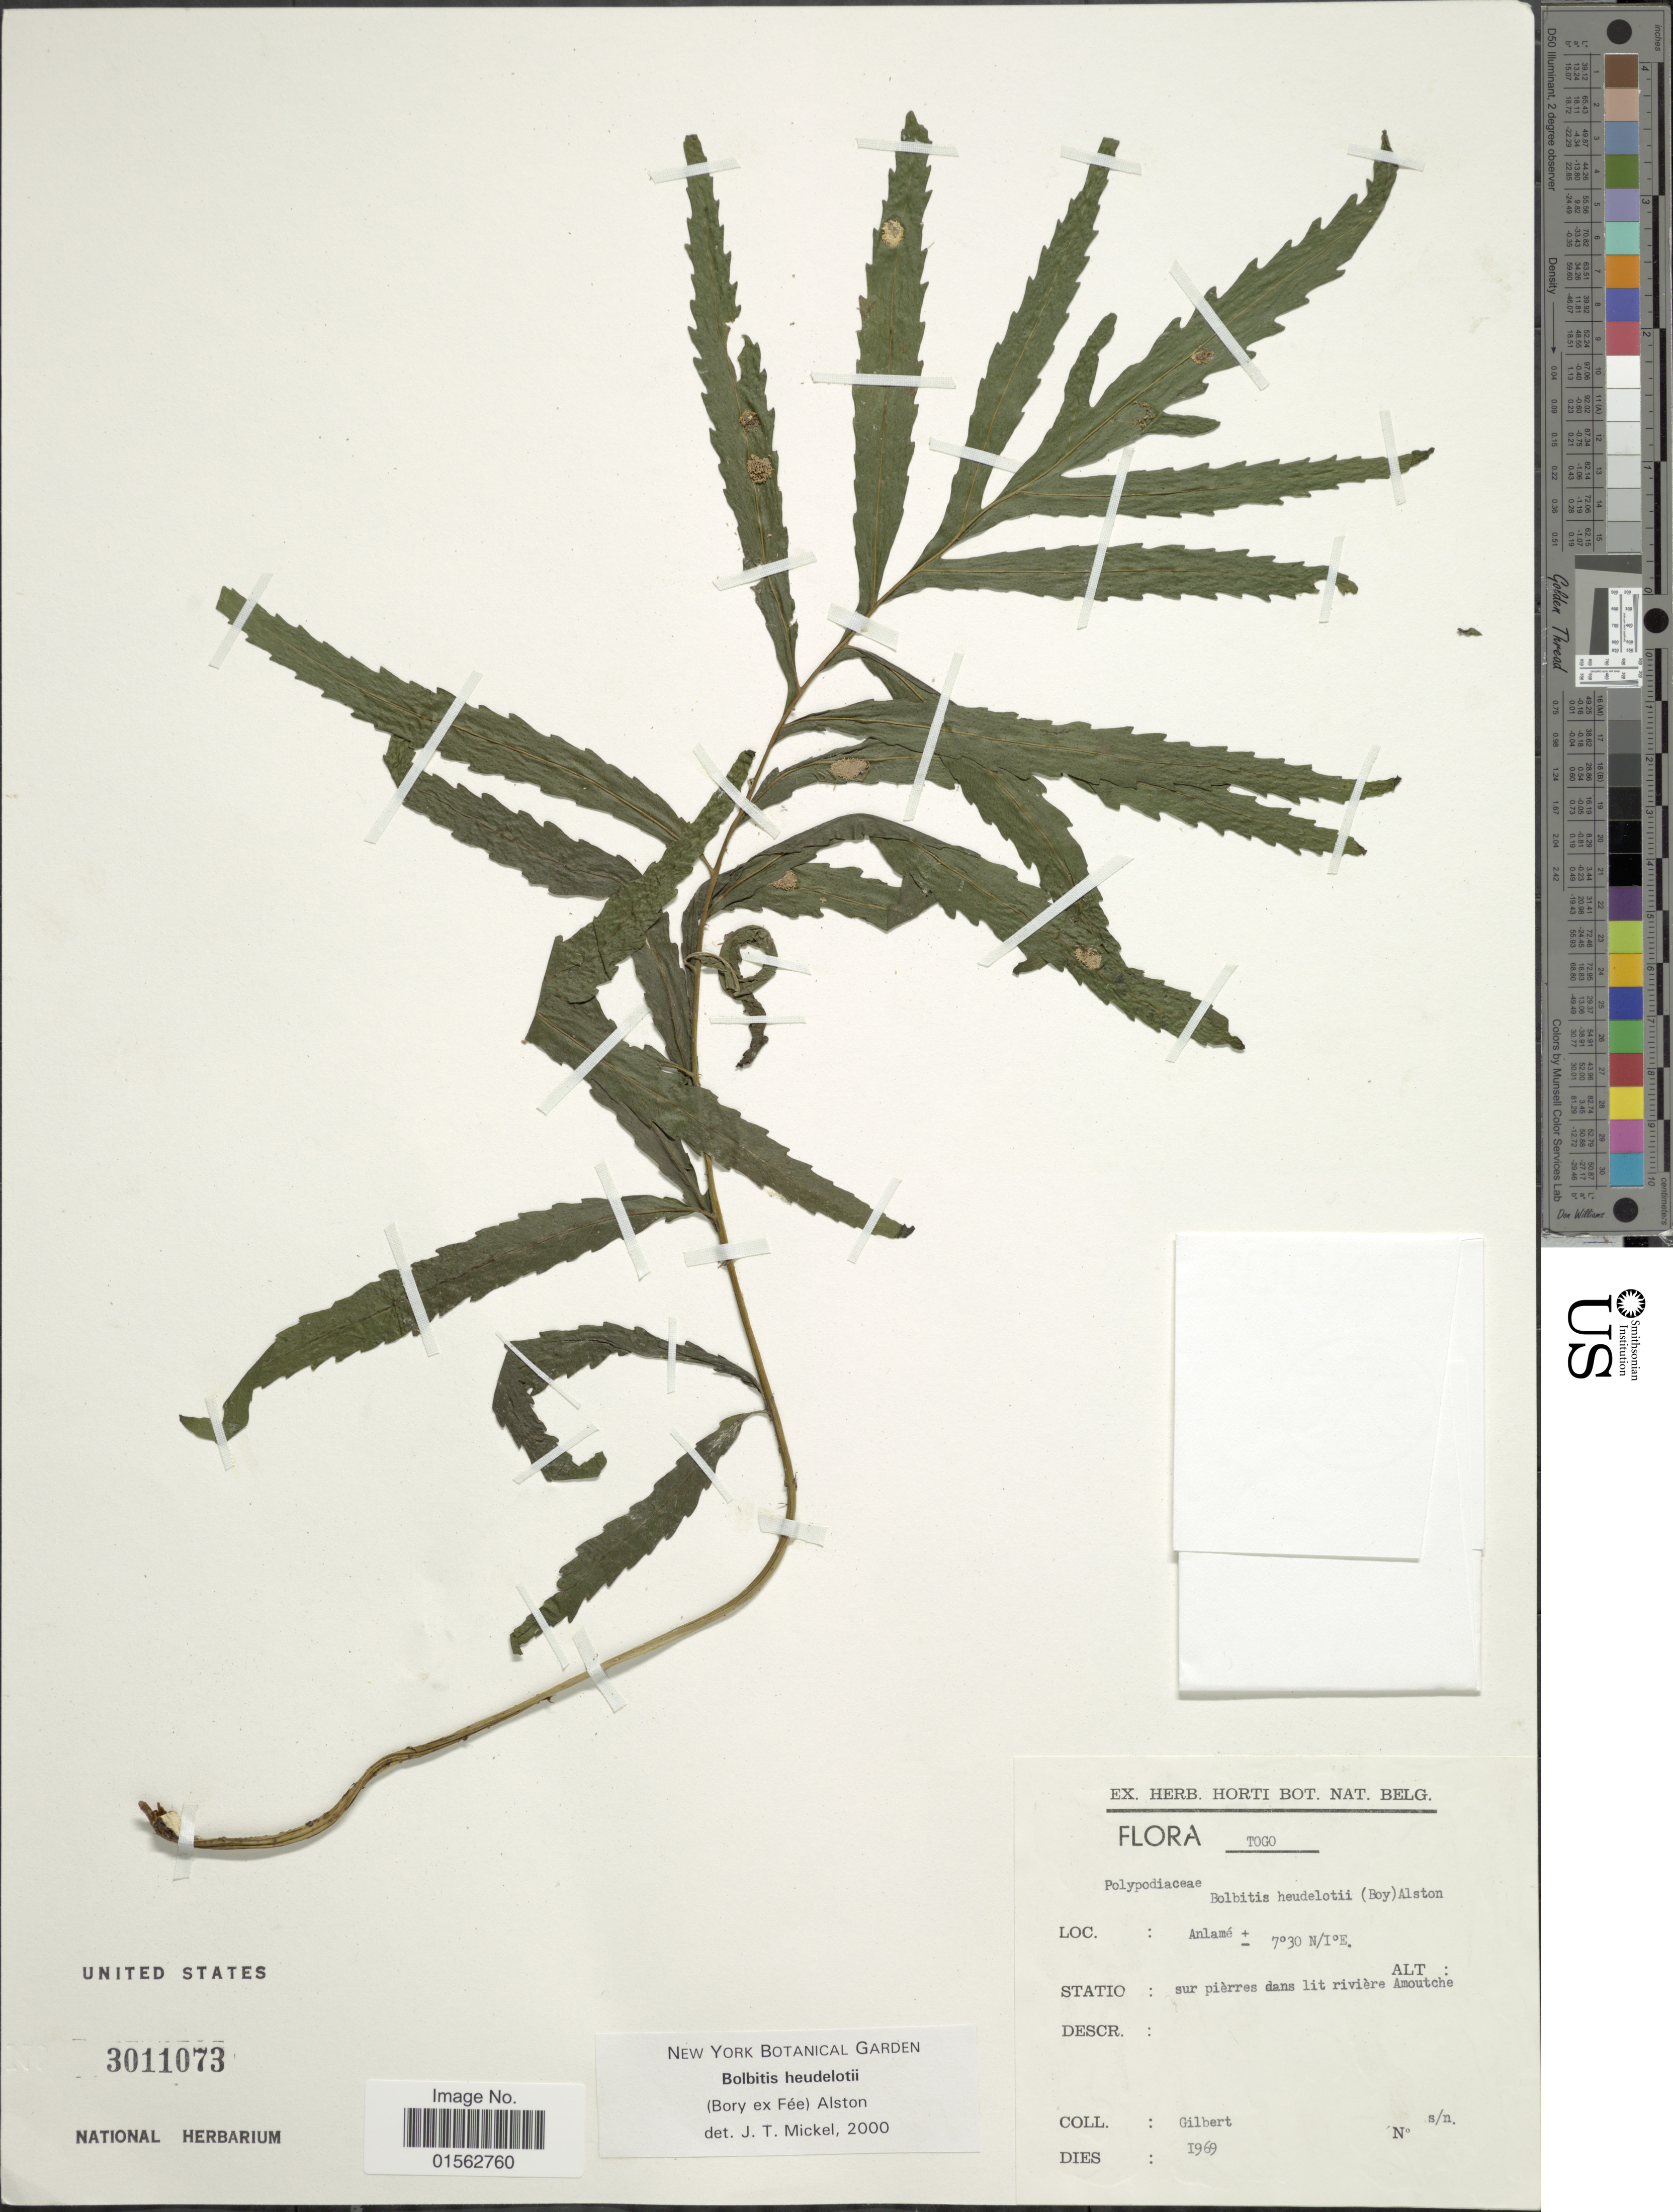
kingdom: Plantae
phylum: Tracheophyta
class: Polypodiopsida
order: Polypodiales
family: Dryopteridaceae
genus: Bolbitis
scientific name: Bolbitis heudelotii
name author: (Bory ex Fée) Alston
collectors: -. Gilbert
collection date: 1969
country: Togo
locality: Anlamé, sur pieérres dans riviére Amoutche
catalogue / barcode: US 3011073